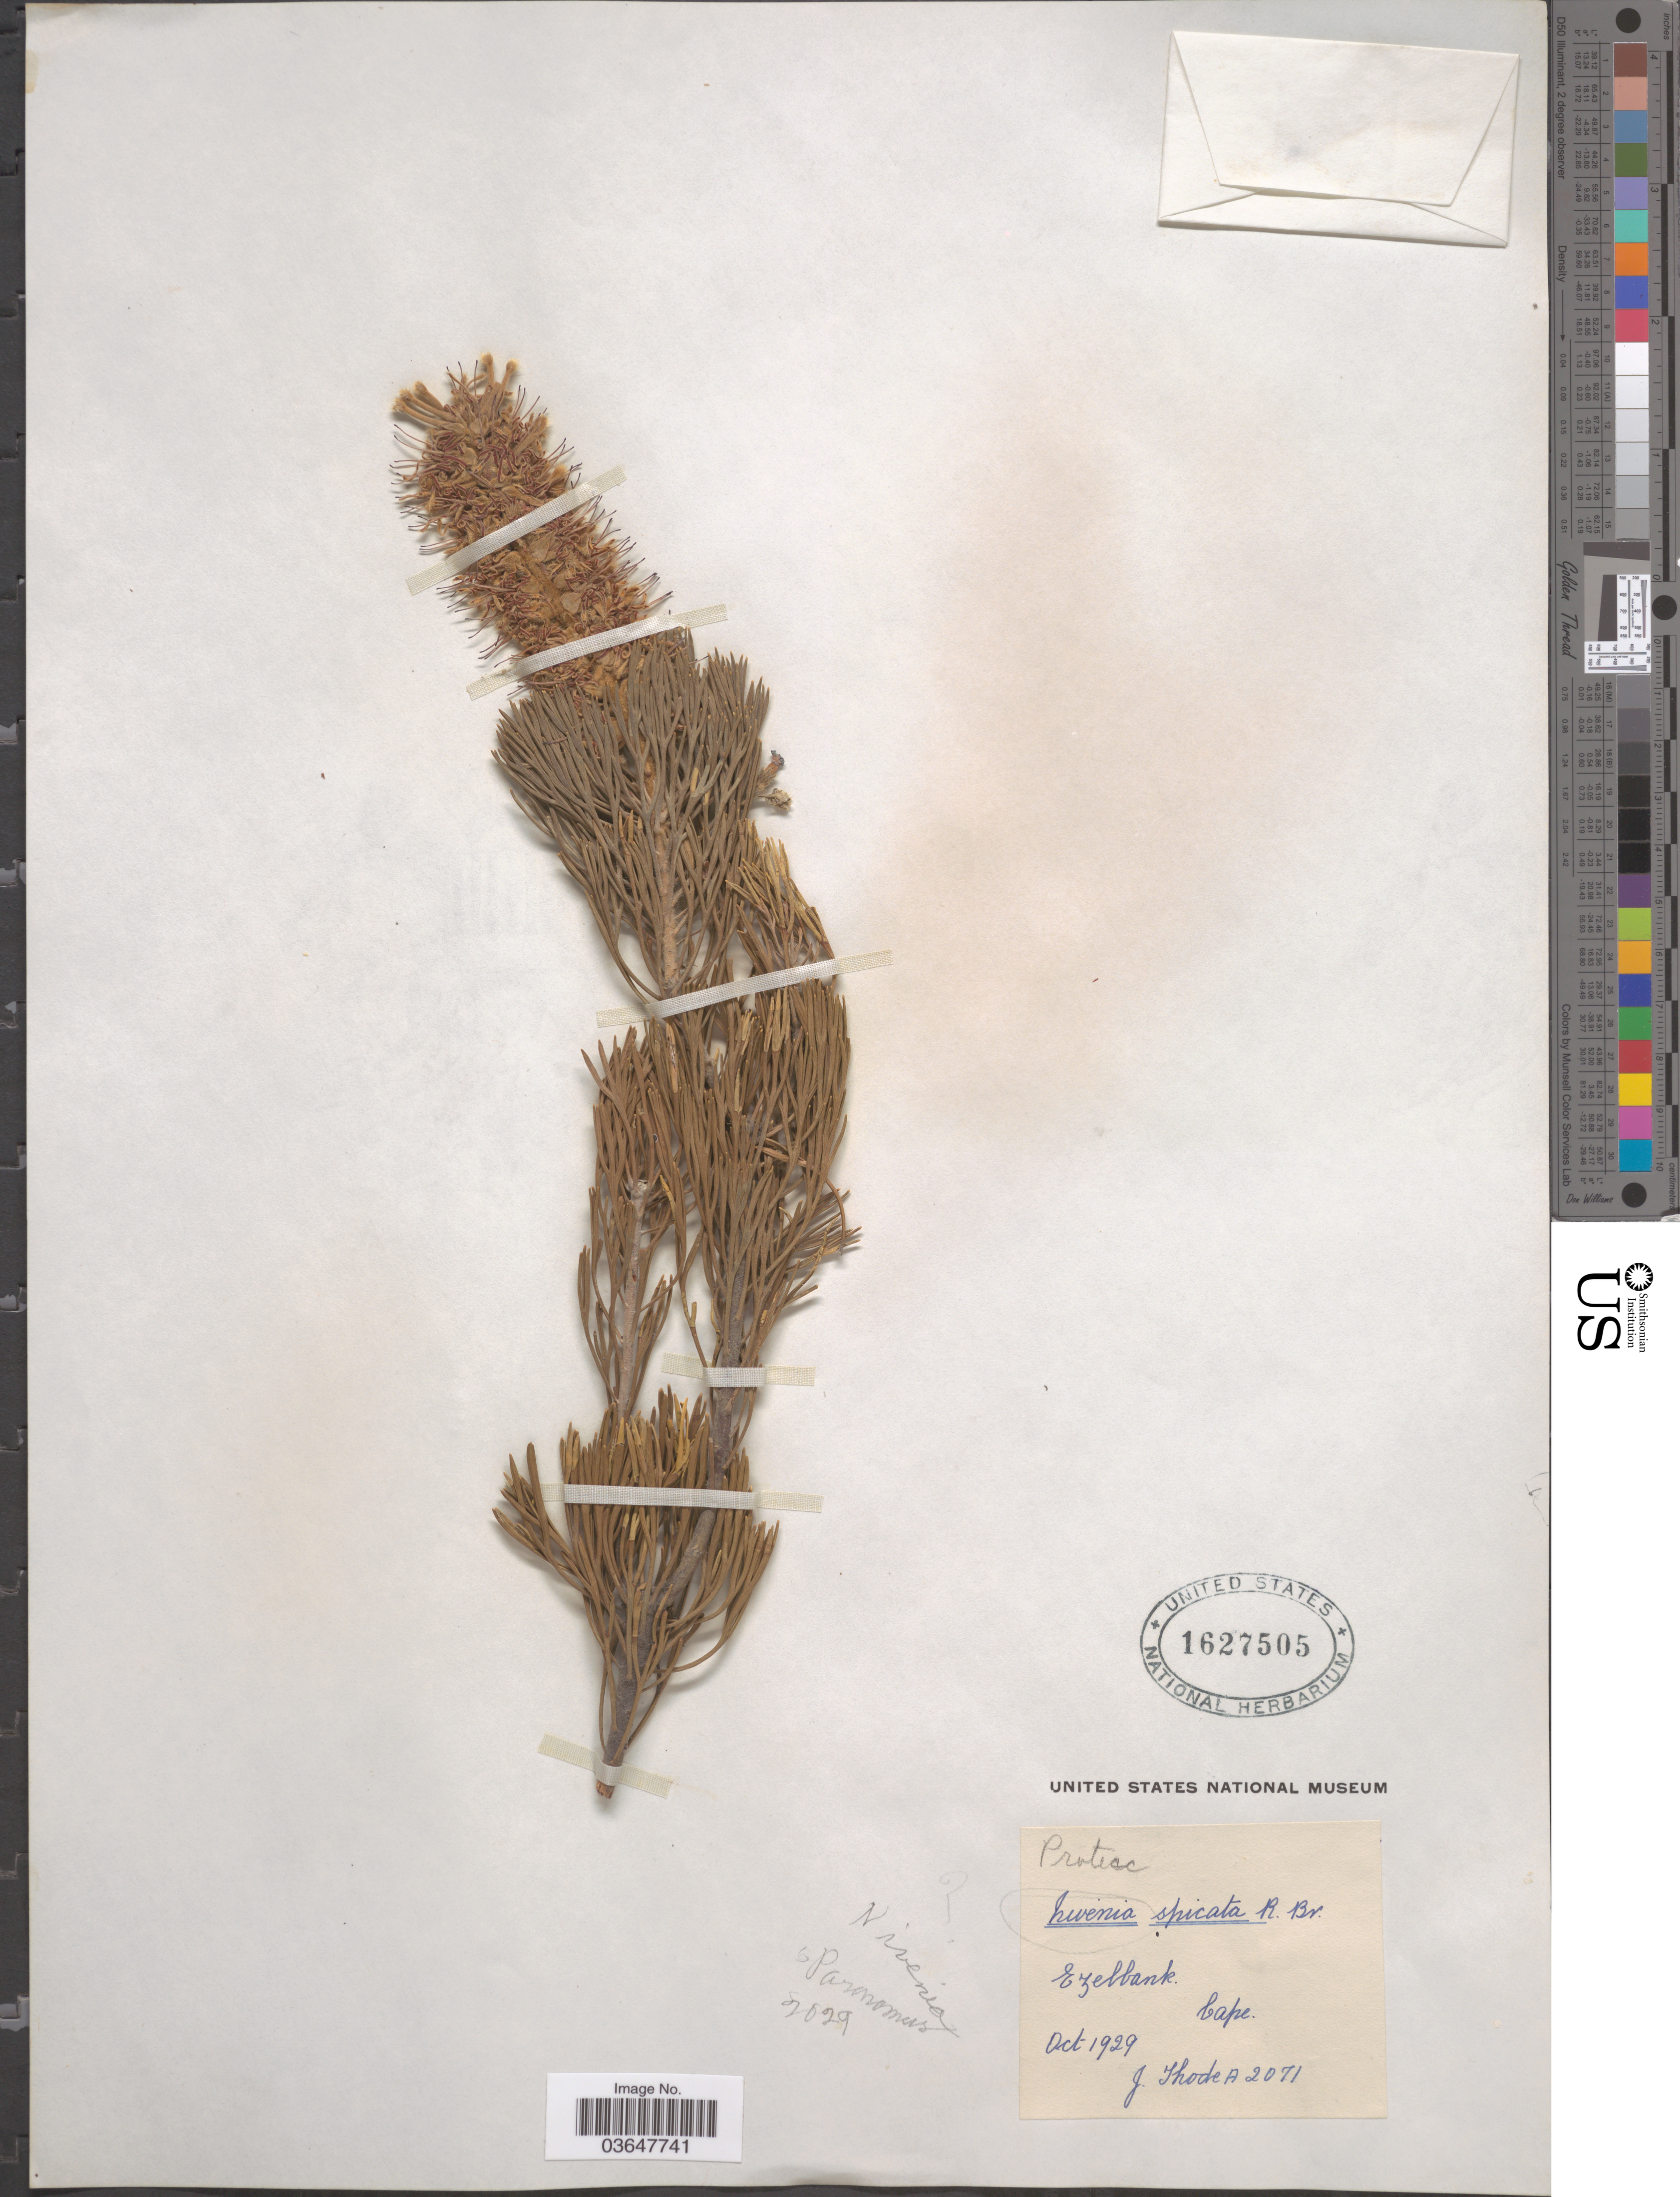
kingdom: Plantae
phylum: Tracheophyta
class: Magnoliopsida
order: Proteales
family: Proteaceae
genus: Paranomus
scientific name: Paranomus spicatus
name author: (Thunb.) Kuntze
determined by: Strong, Mark T., (BOT), Smithsonian Institution - National Museum of Natural History (UNITED STATES)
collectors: J. Thode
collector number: A2071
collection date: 1929-10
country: South Africa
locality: Ezelbank, Cape.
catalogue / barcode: US 1627505